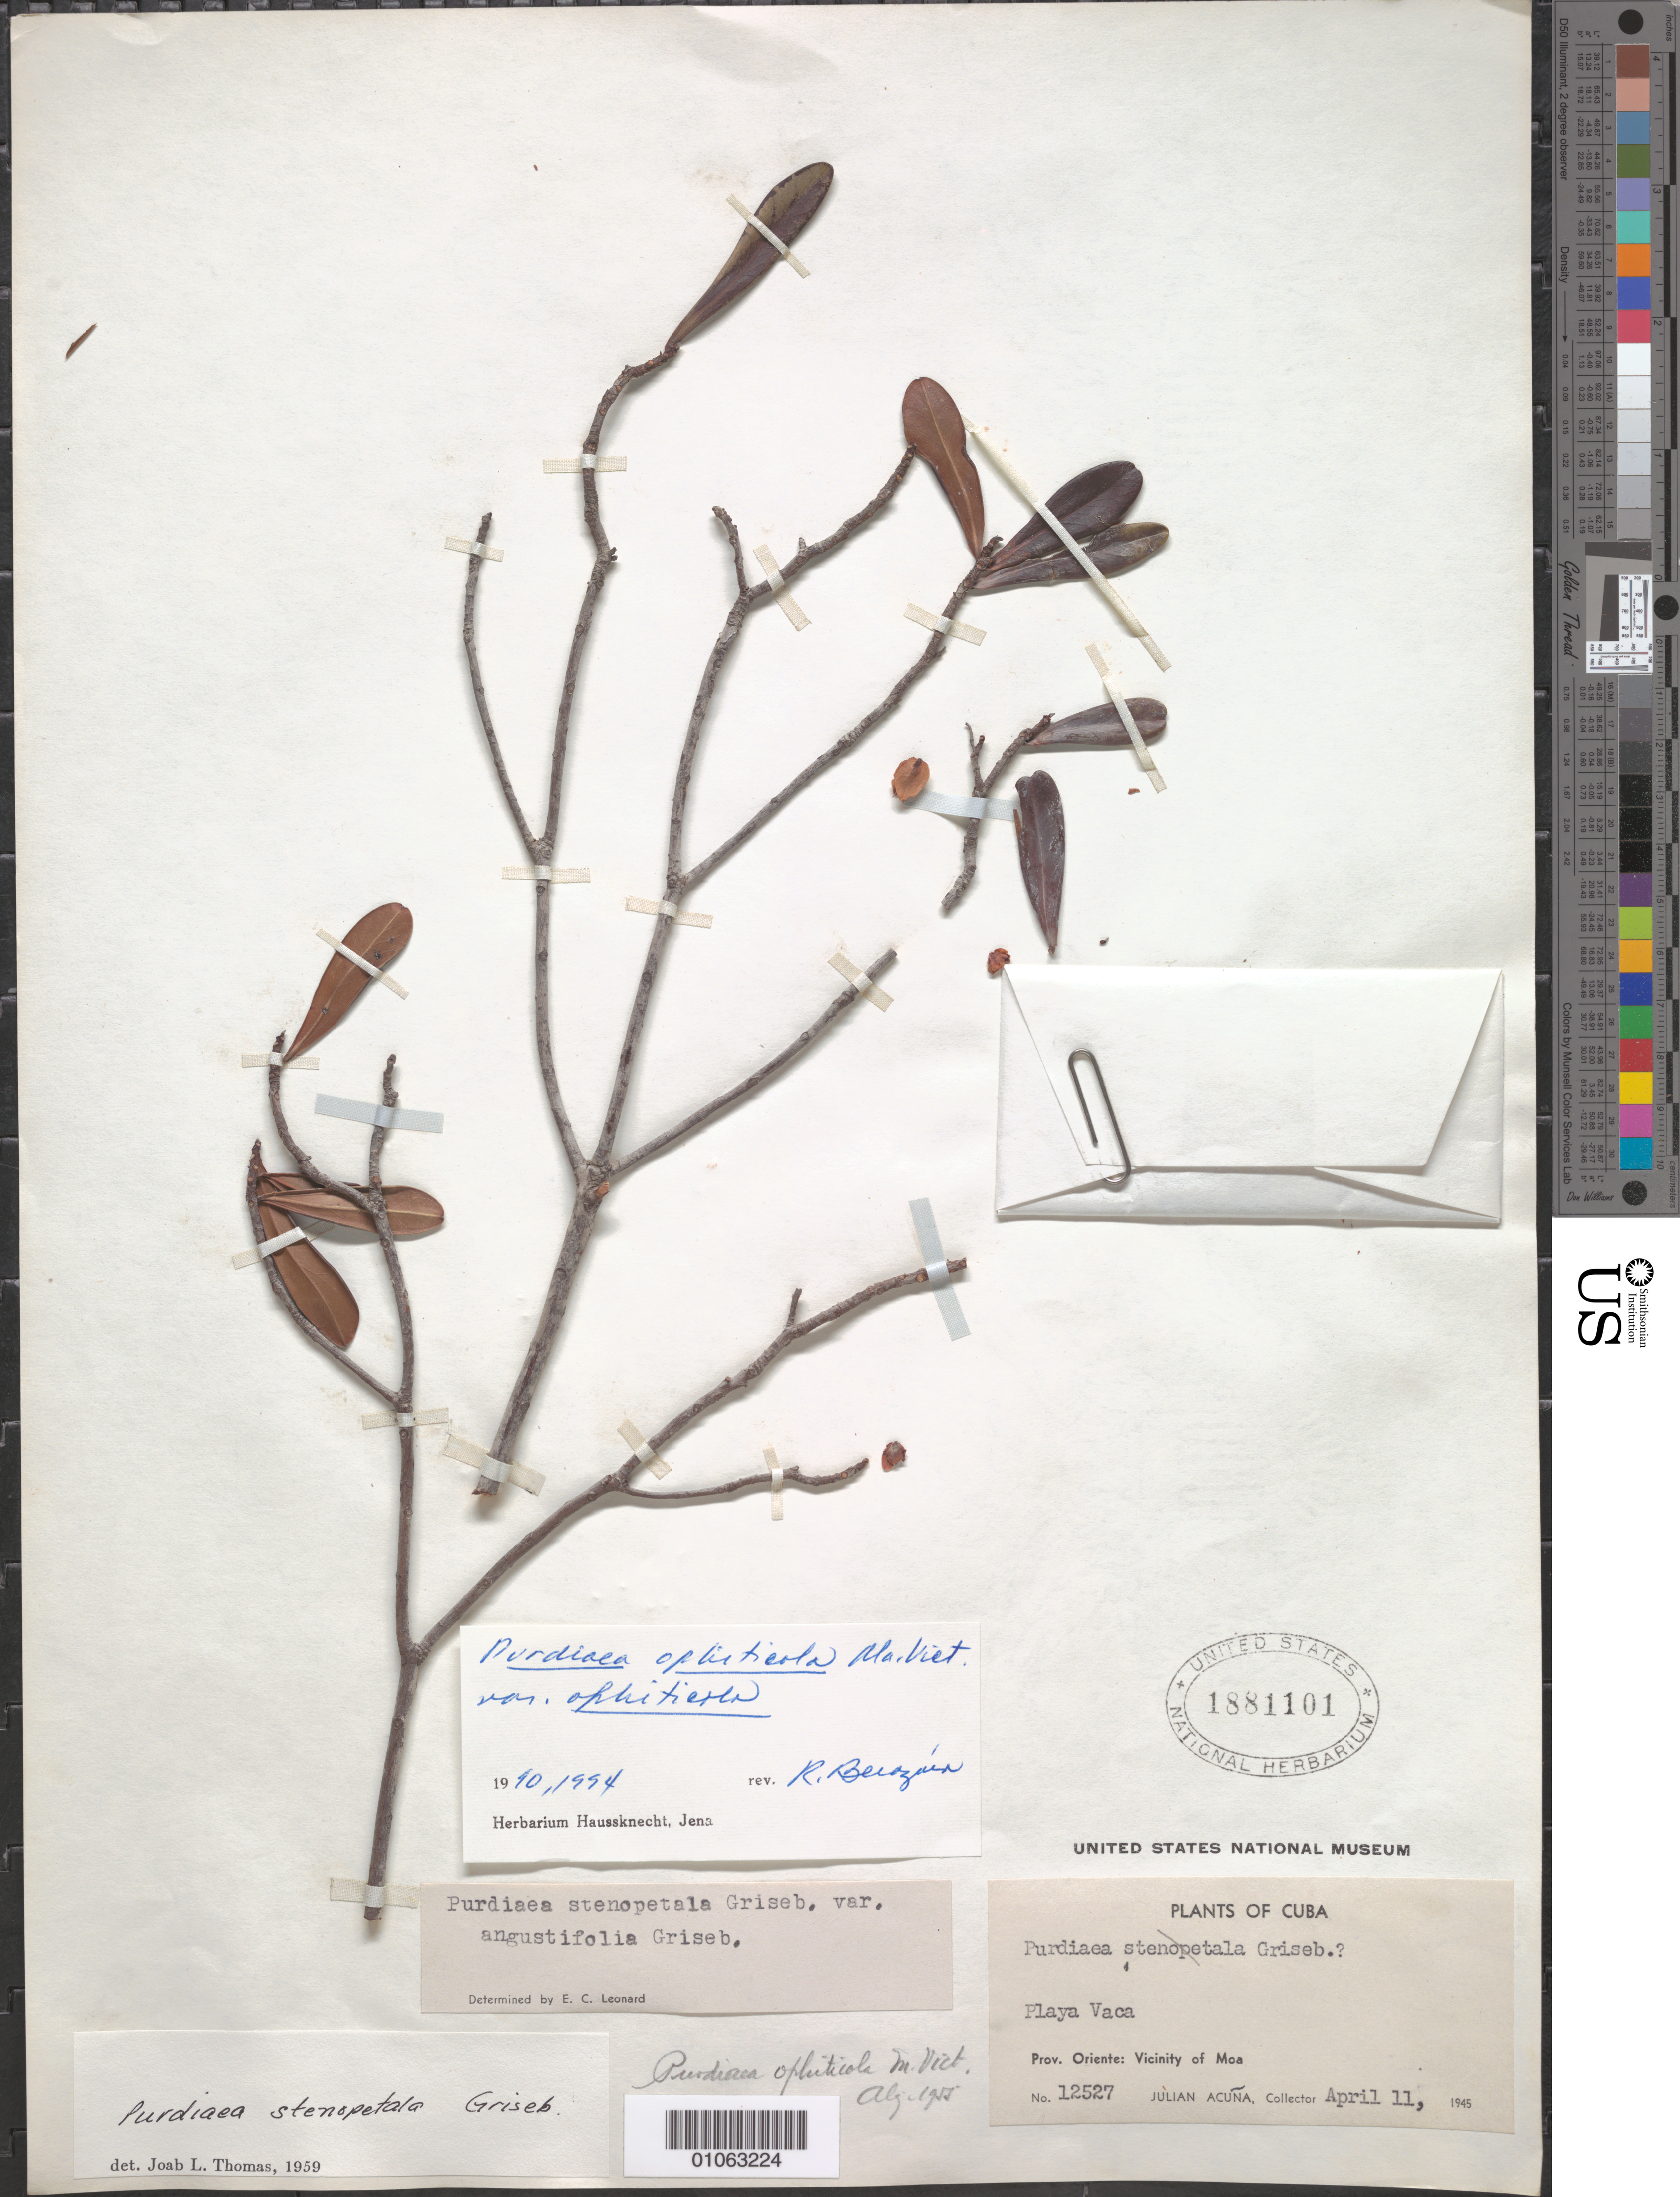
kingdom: Plantae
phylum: Tracheophyta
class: Magnoliopsida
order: Ericales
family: Clethraceae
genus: Purdiaea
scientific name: Purdiaea ophiticola var. ophiticola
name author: Vict.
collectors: J. Acuña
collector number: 12527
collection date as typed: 11 Apr 1945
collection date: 1945-04-11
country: Cuba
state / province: Holguín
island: Cuba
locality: Vicinity of Moa [Oriente]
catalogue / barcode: US 1881101